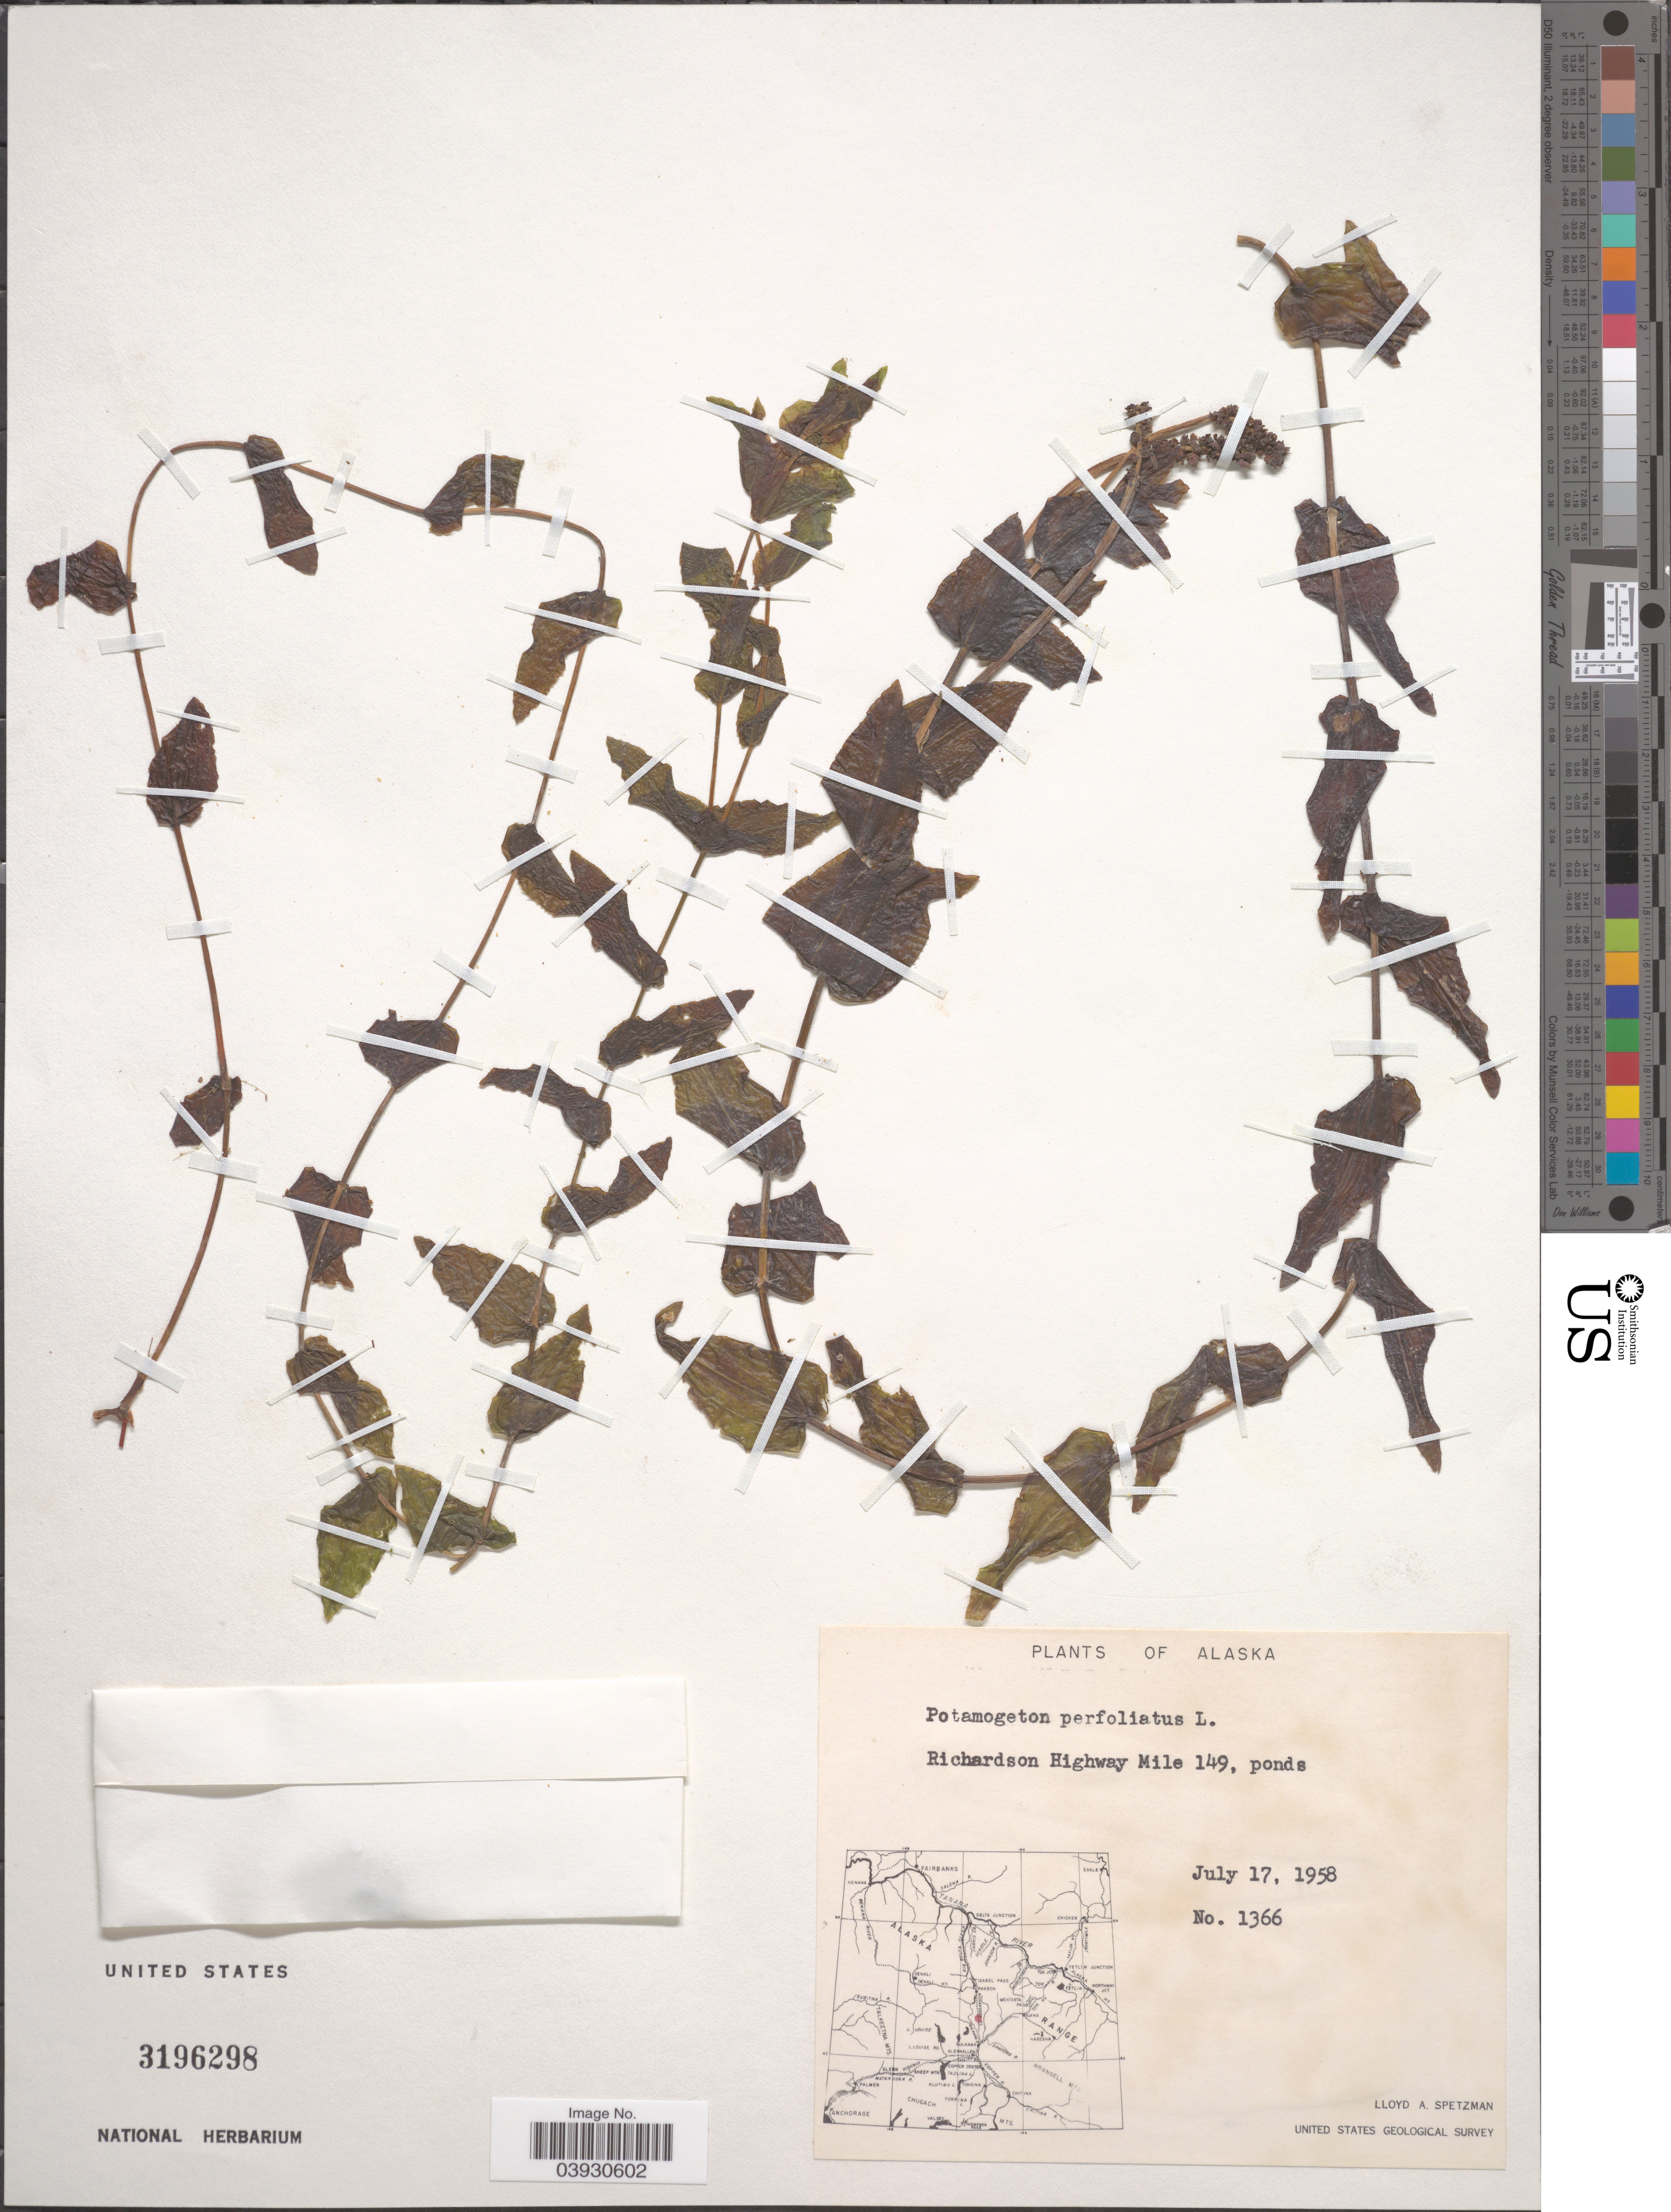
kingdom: Plantae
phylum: Tracheophyta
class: Liliopsida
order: Alismatales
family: Potamogetonaceae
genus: Potamogeton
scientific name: Potamogeton perfoliatus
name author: L.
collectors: L. Spetzman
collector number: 1366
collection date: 1958-07-17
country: United States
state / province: Alaska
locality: Richardson Highway Mile 149, ponds.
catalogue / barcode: US 3196298